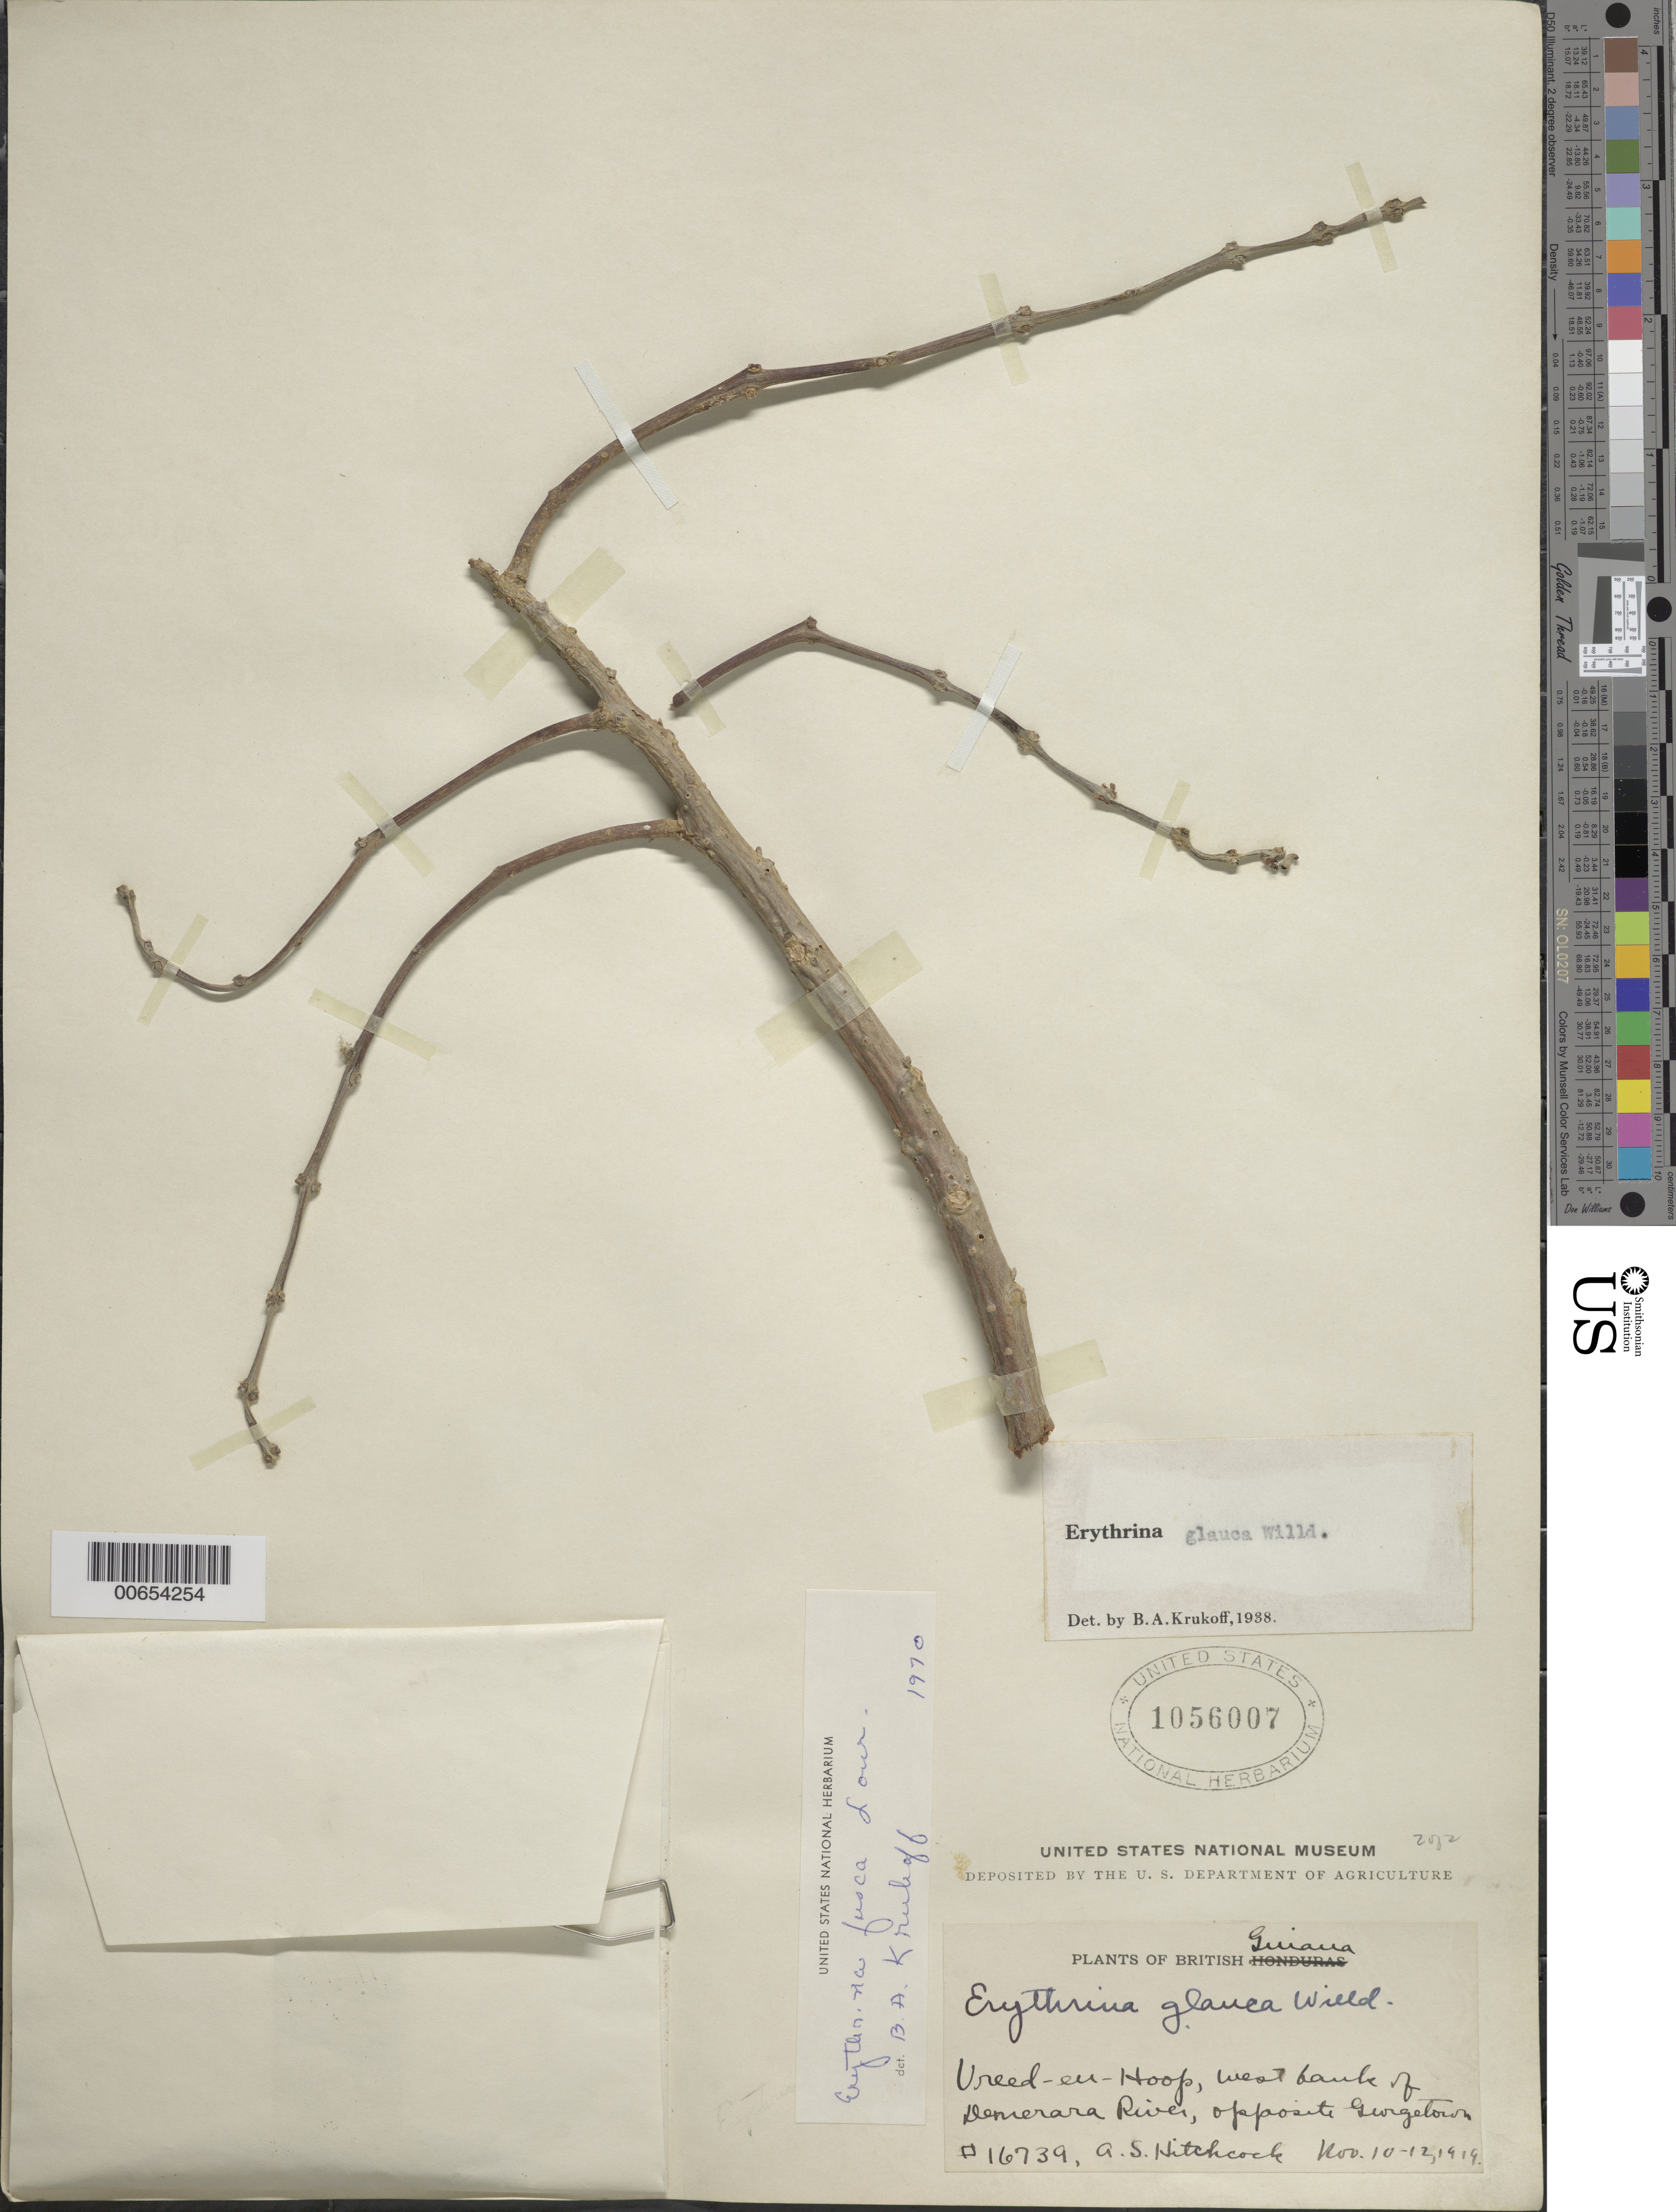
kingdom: Plantae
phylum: Tracheophyta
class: Magnoliopsida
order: Fabales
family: Fabaceae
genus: Erythrina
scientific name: Erythrina fusca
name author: Lour.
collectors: A. S. Hitchcock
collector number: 16739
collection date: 1919-11-10/1919-11-12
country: Guyana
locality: British Guiana, Vreed-en-Hoop, west bank of Demerara River, opposite Georgetown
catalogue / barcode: US 1056007